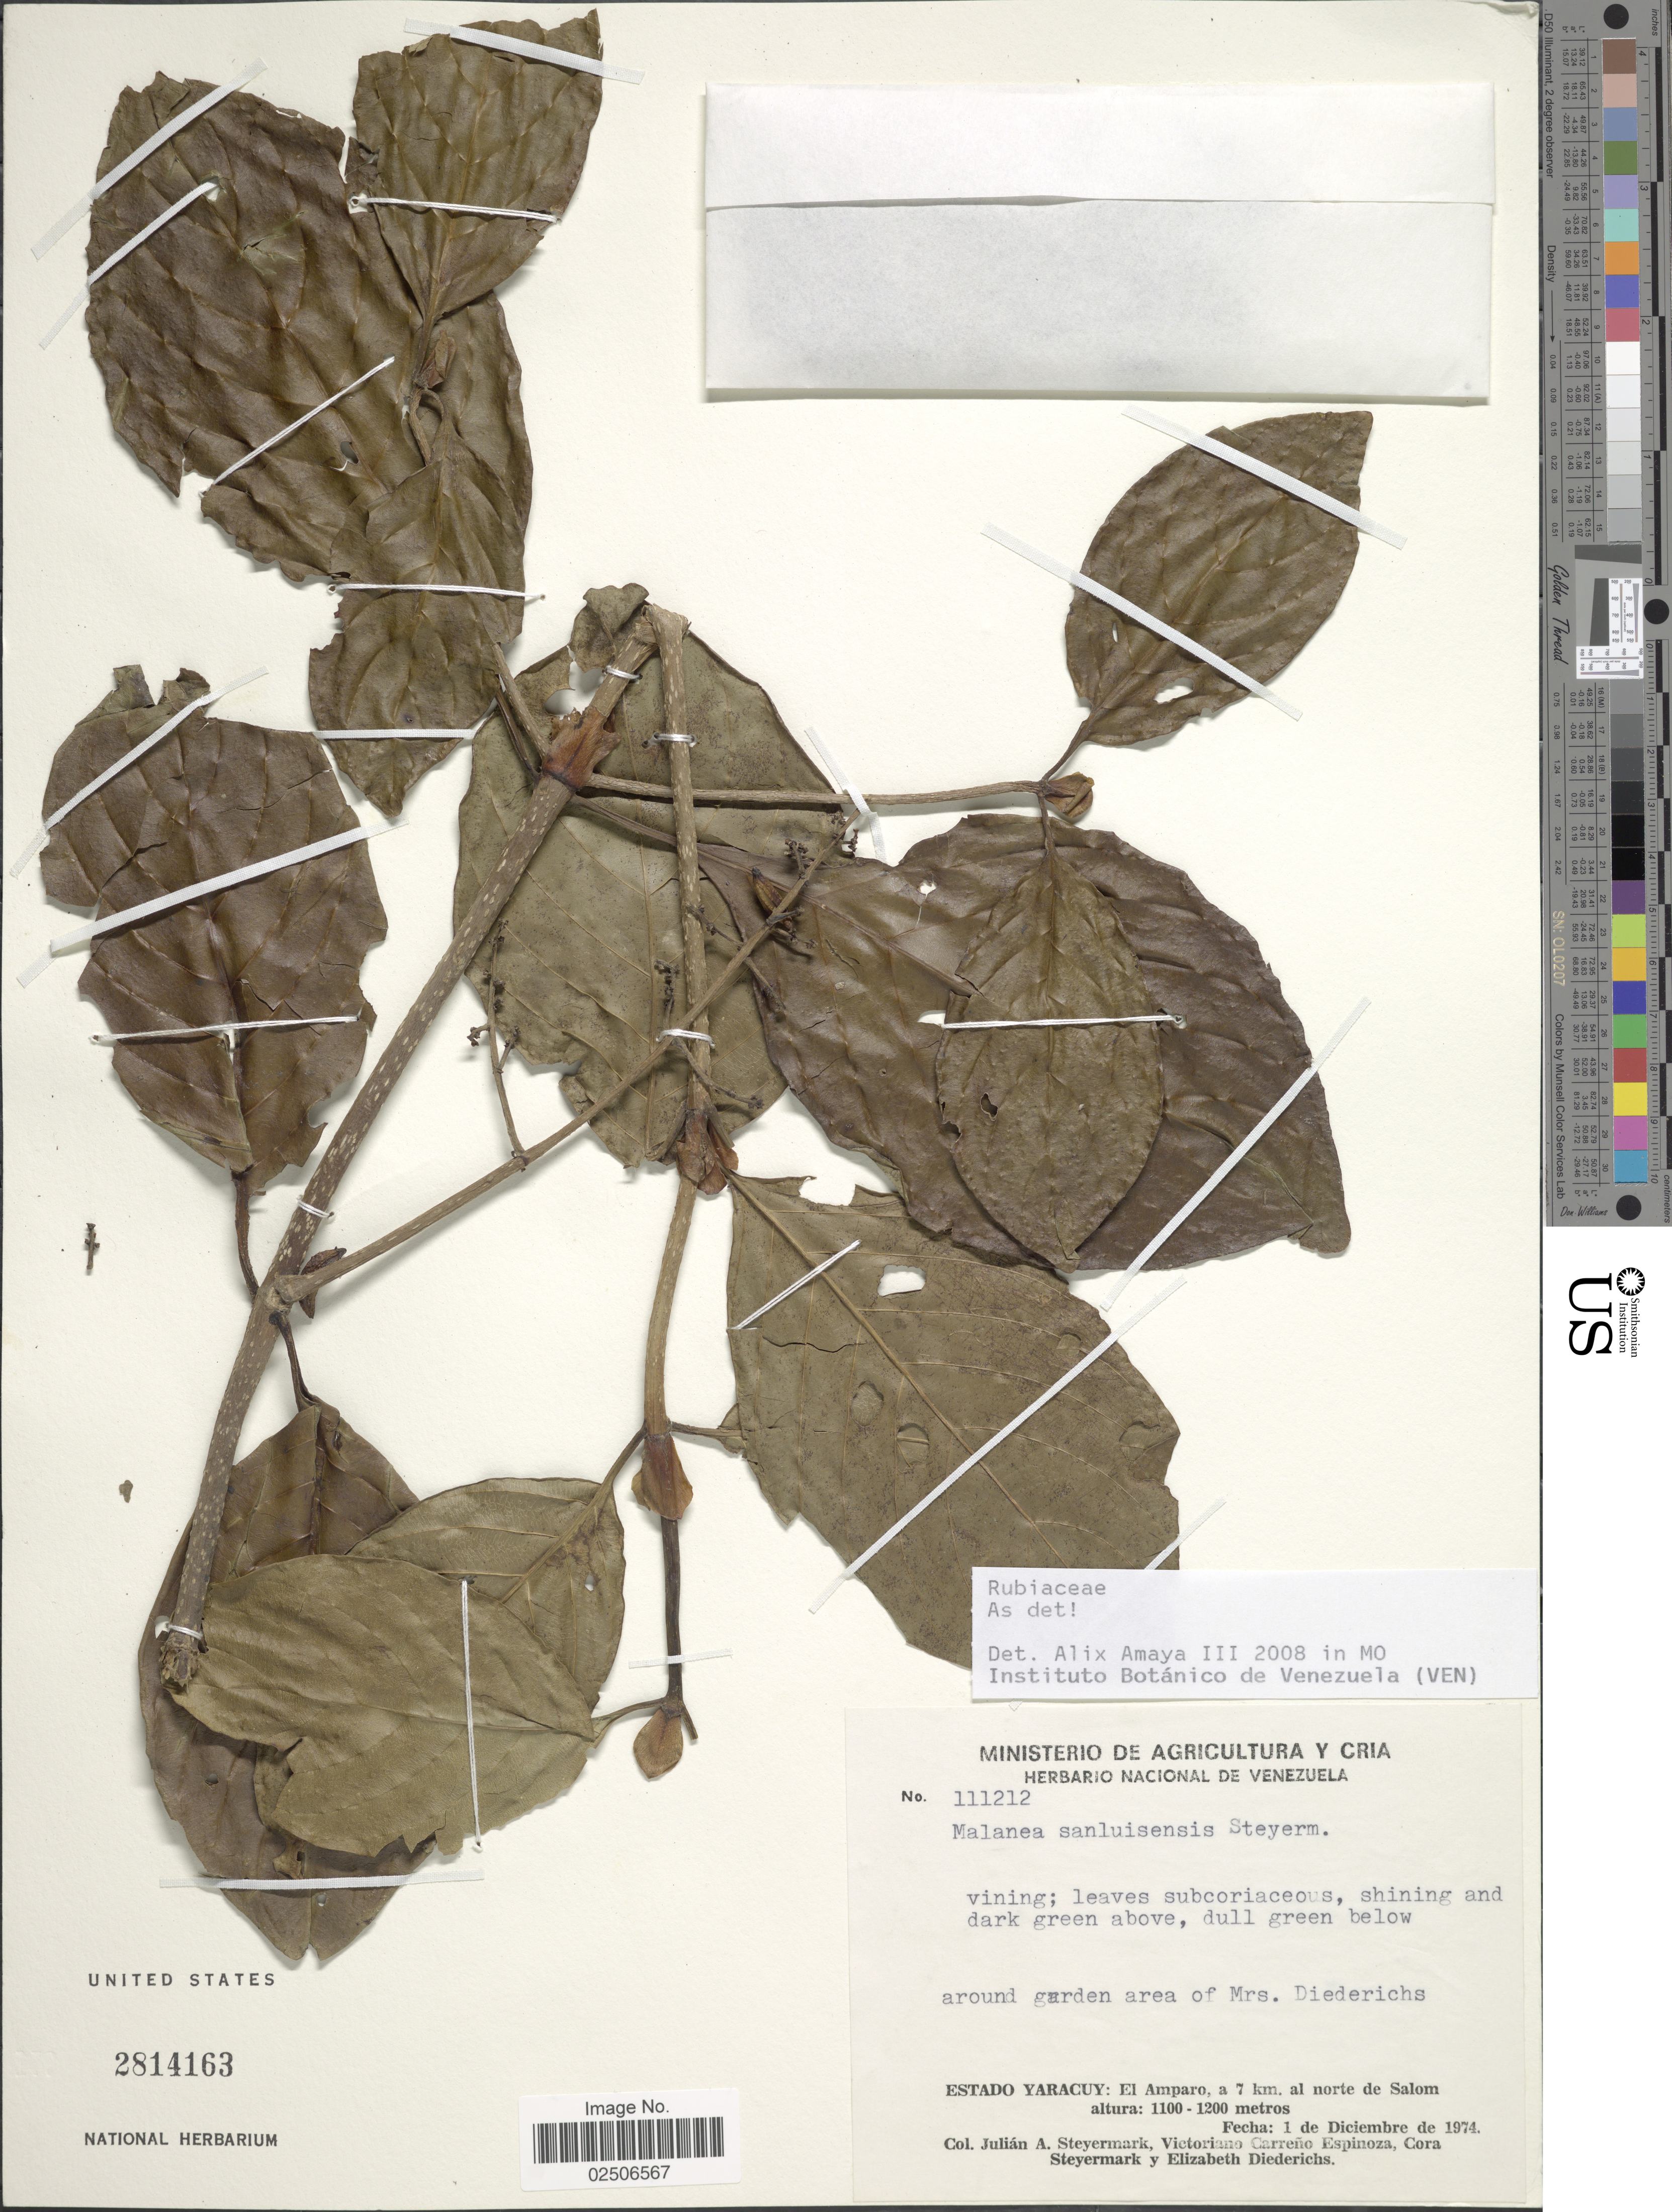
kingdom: Plantae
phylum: Tracheophyta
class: Magnoliopsida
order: Gentianales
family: Rubiaceae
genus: Malanea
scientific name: Malanea sanluisensis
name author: Steyerm.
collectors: J. Steyermark, V. Carreño E., C. Steyermark & E. Diederichs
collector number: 111212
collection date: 1974-12-01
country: Venezuela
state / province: Yaracuy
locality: El Amparo, a 7 km. al norte de Salom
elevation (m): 1100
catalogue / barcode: US 2814163